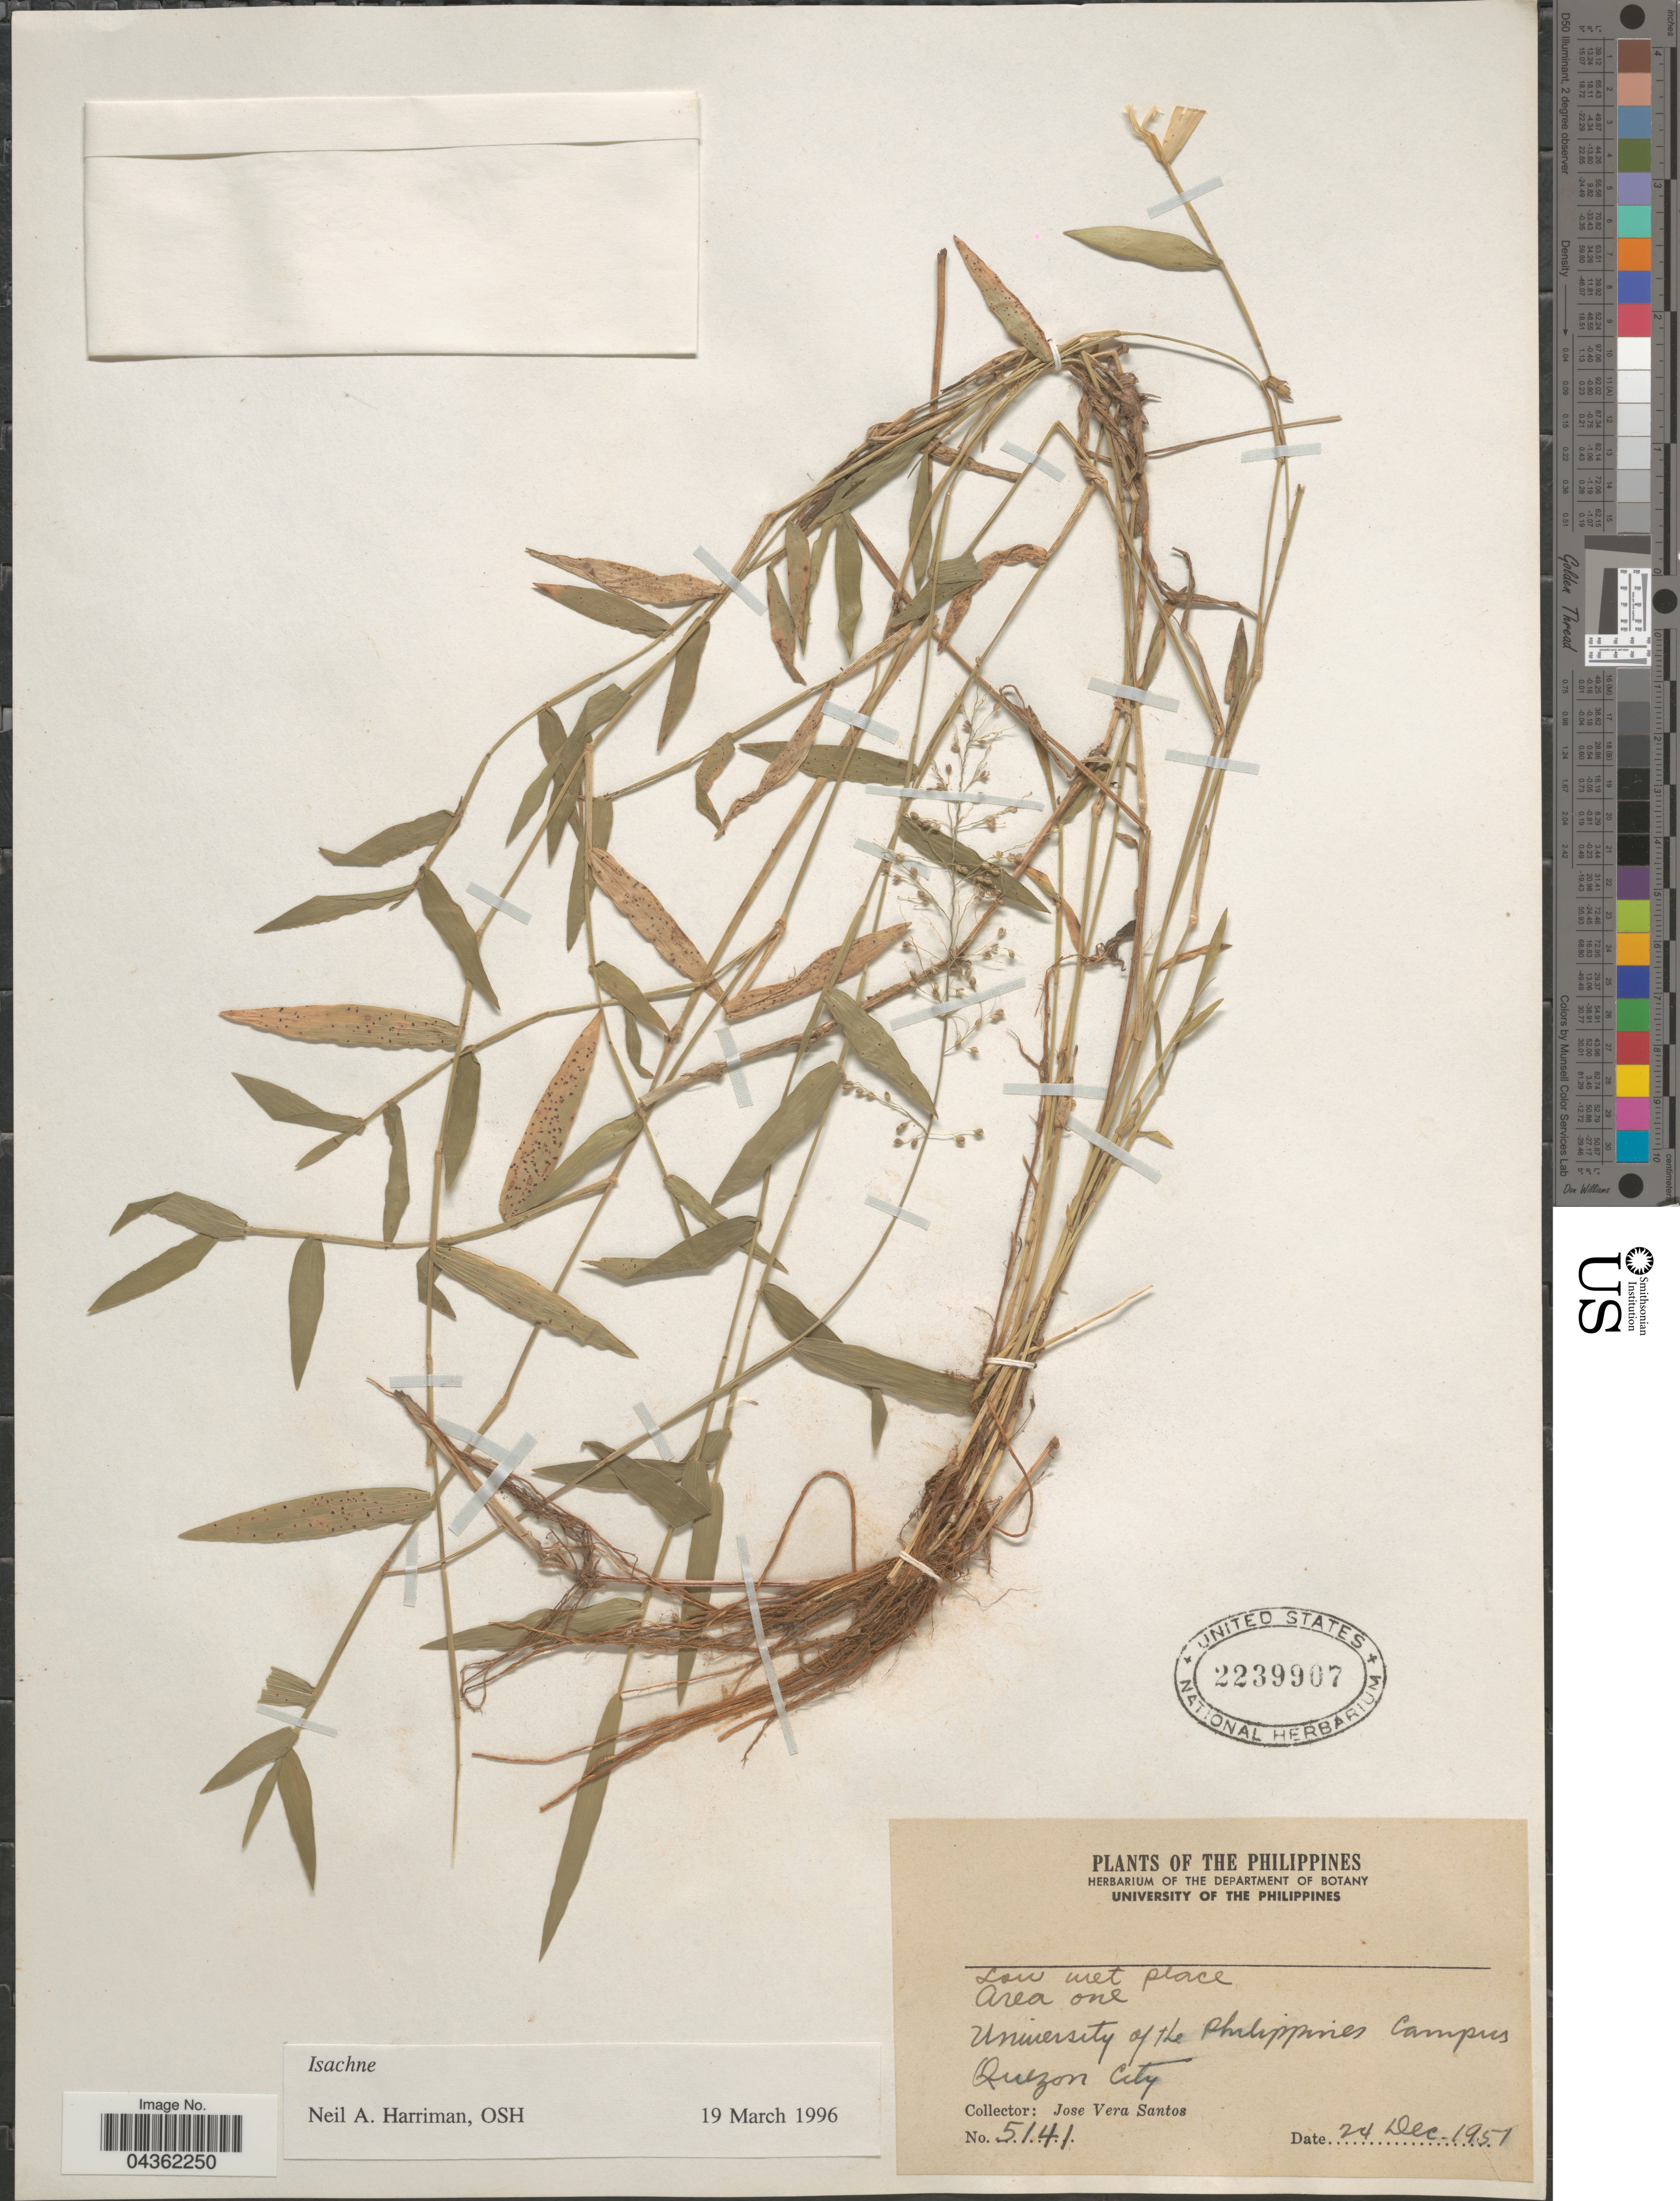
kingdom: Plantae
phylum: Tracheophyta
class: Liliopsida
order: Poales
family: Poaceae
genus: Isachne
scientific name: Isachne sp.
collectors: J. Santos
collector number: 5141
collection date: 1951-12-24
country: Philippines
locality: Low wet place. Area one. University of the Philippines Campus Quezon City.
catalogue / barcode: US 2239907